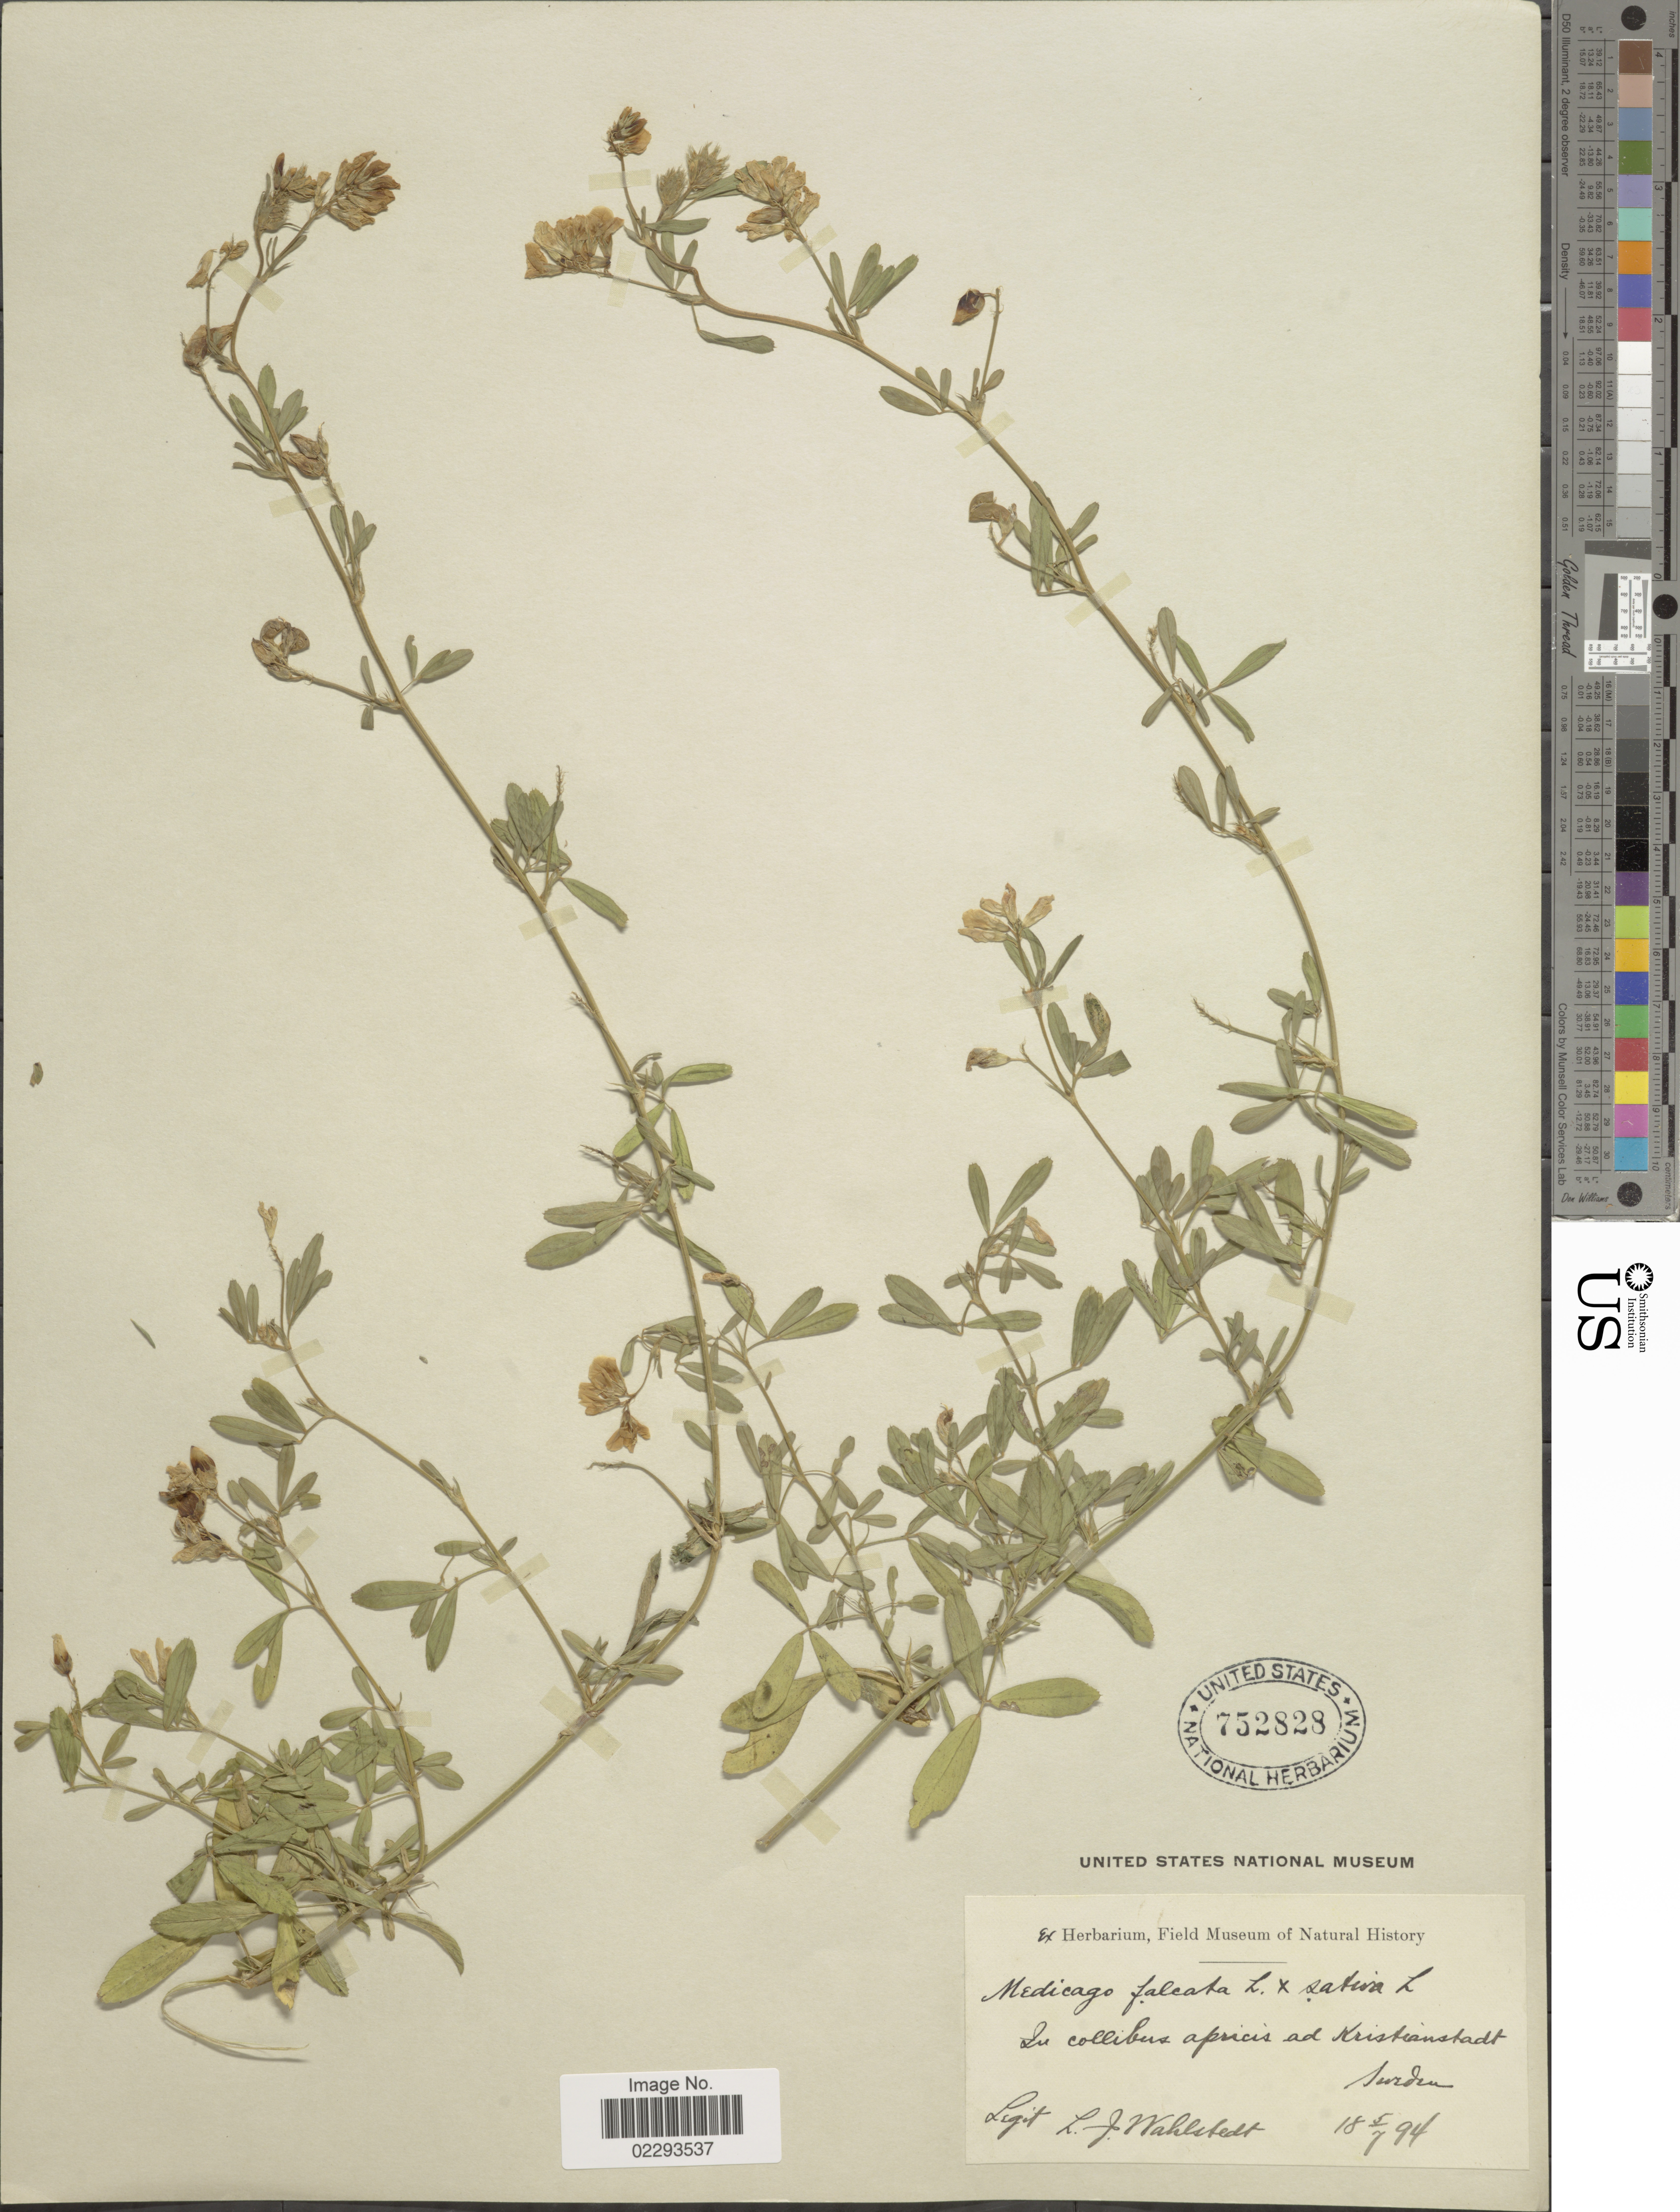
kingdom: Plantae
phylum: Tracheophyta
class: Magnoliopsida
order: Fabales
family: Fabaceae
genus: Medicago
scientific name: Medicago falcata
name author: L.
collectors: L. J. Wahlstedt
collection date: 1894-07-05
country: Sweden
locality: In collibus apricis ad Kristianstadt.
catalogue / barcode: US 752828